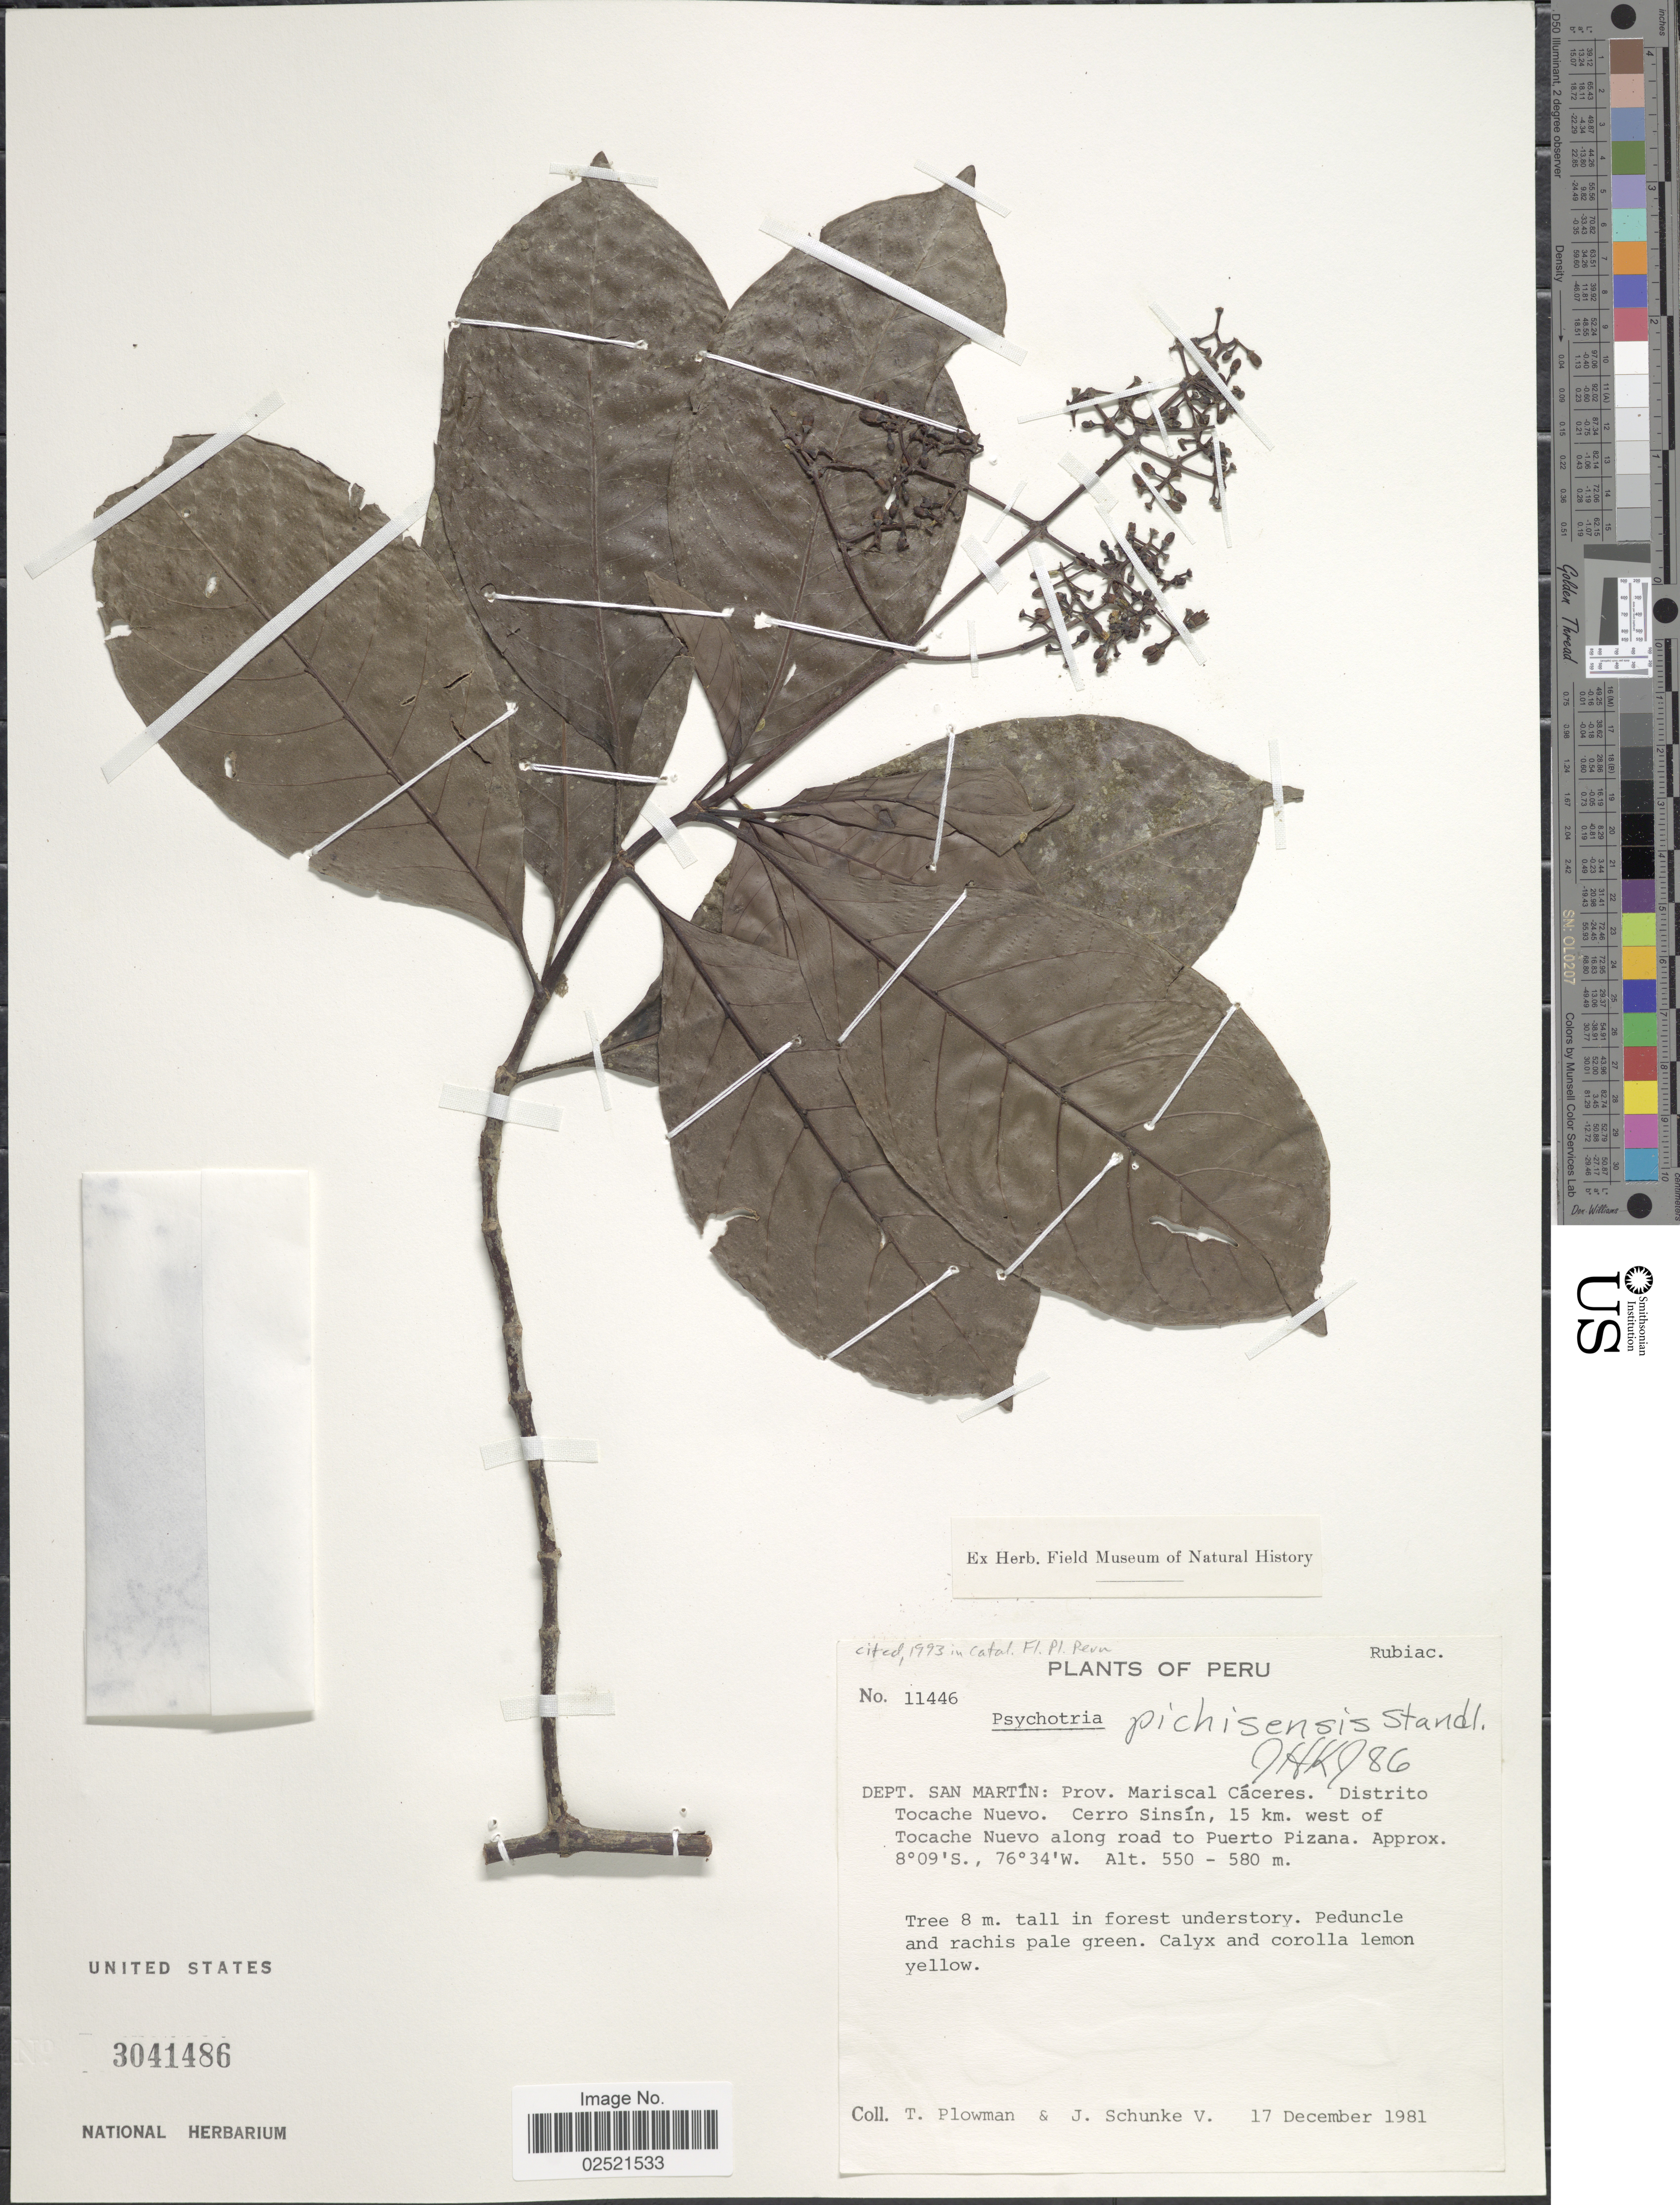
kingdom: Plantae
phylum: Tracheophyta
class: Magnoliopsida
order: Gentianales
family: Rubiaceae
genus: Psychotria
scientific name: Psychotria pichisensis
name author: Standl.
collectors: T. Plowman & J. Schunke Vigo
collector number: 11446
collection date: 1981-12-17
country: Peru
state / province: San Martín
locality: Prov. Mariscal Caceceres, Distrito Tocache Nuevo, Cerro Sinsin, 15 km. west of Tocache Nuevo along road to Puerto Pizana.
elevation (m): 550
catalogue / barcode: US 3041486